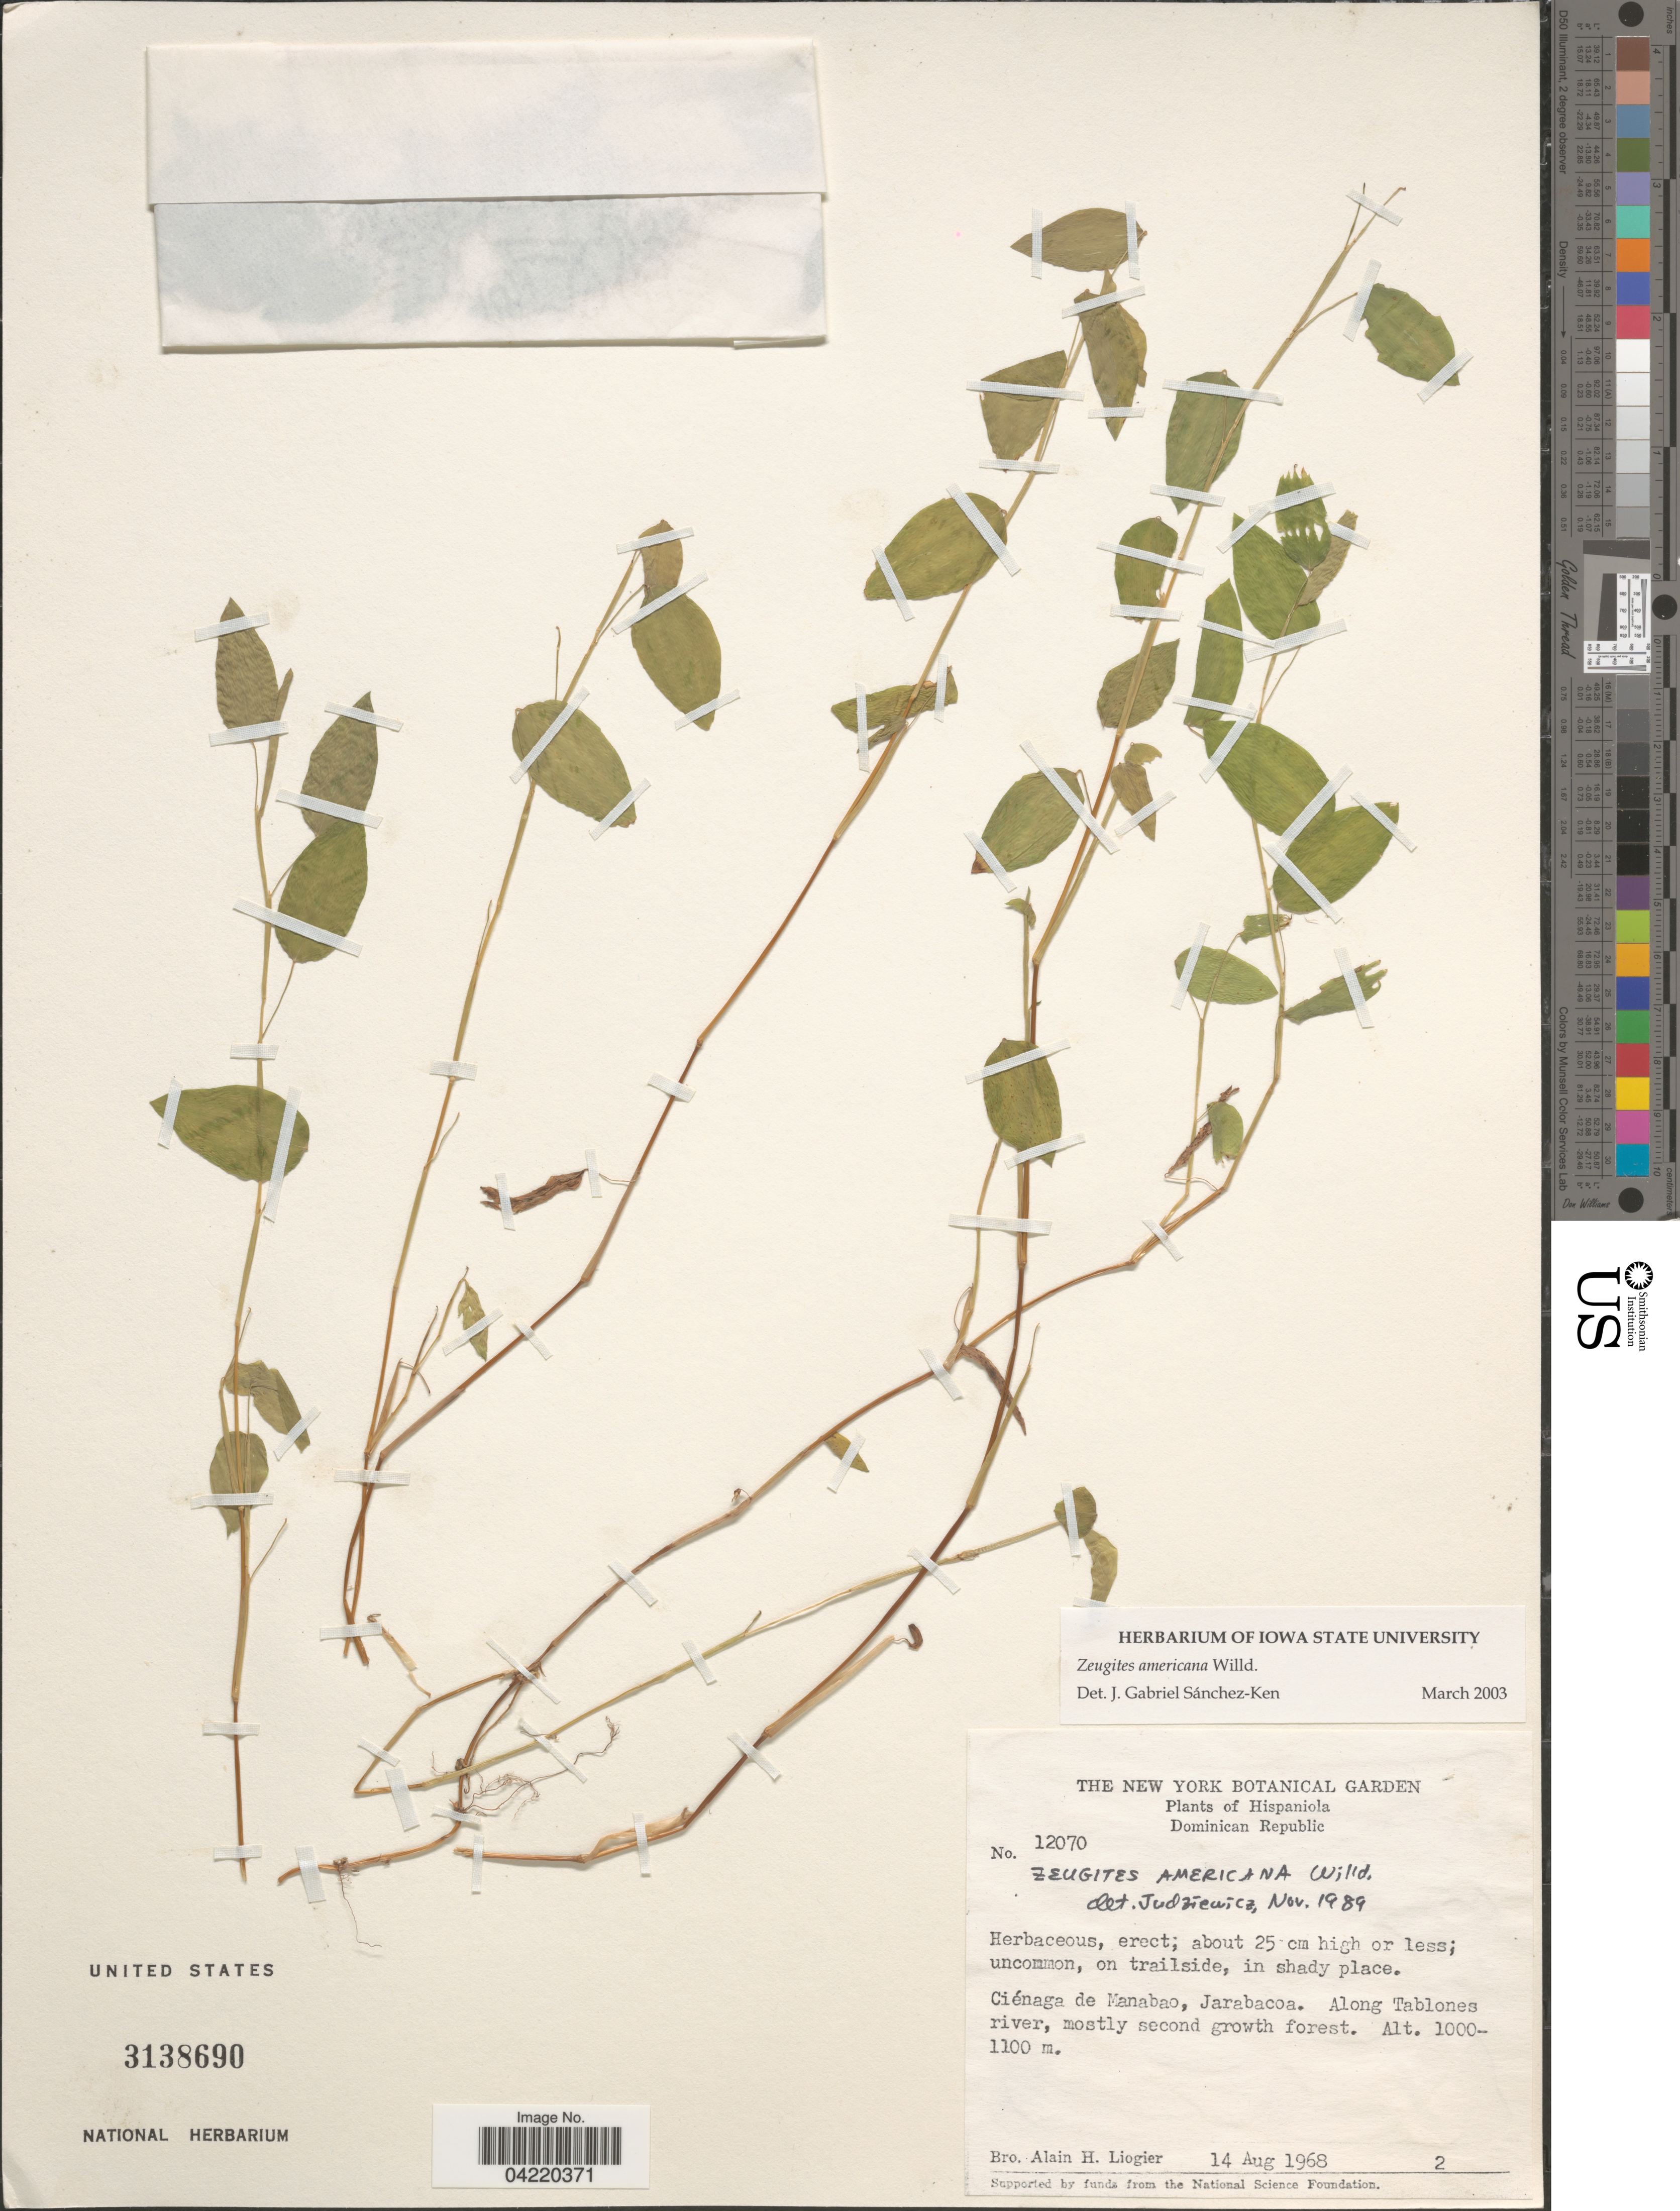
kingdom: Plantae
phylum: Tracheophyta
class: Liliopsida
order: Poales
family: Poaceae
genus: Zeugites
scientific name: Zeugites americanus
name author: Willd.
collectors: A. H. Liogier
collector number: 12070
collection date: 1968-08-14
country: Dominican Republic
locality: Hispaniola. Ciénaga de Manabao, Jarabacoa. Along Tablones river, mostly second growth forest.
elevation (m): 1000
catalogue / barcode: US 3138690